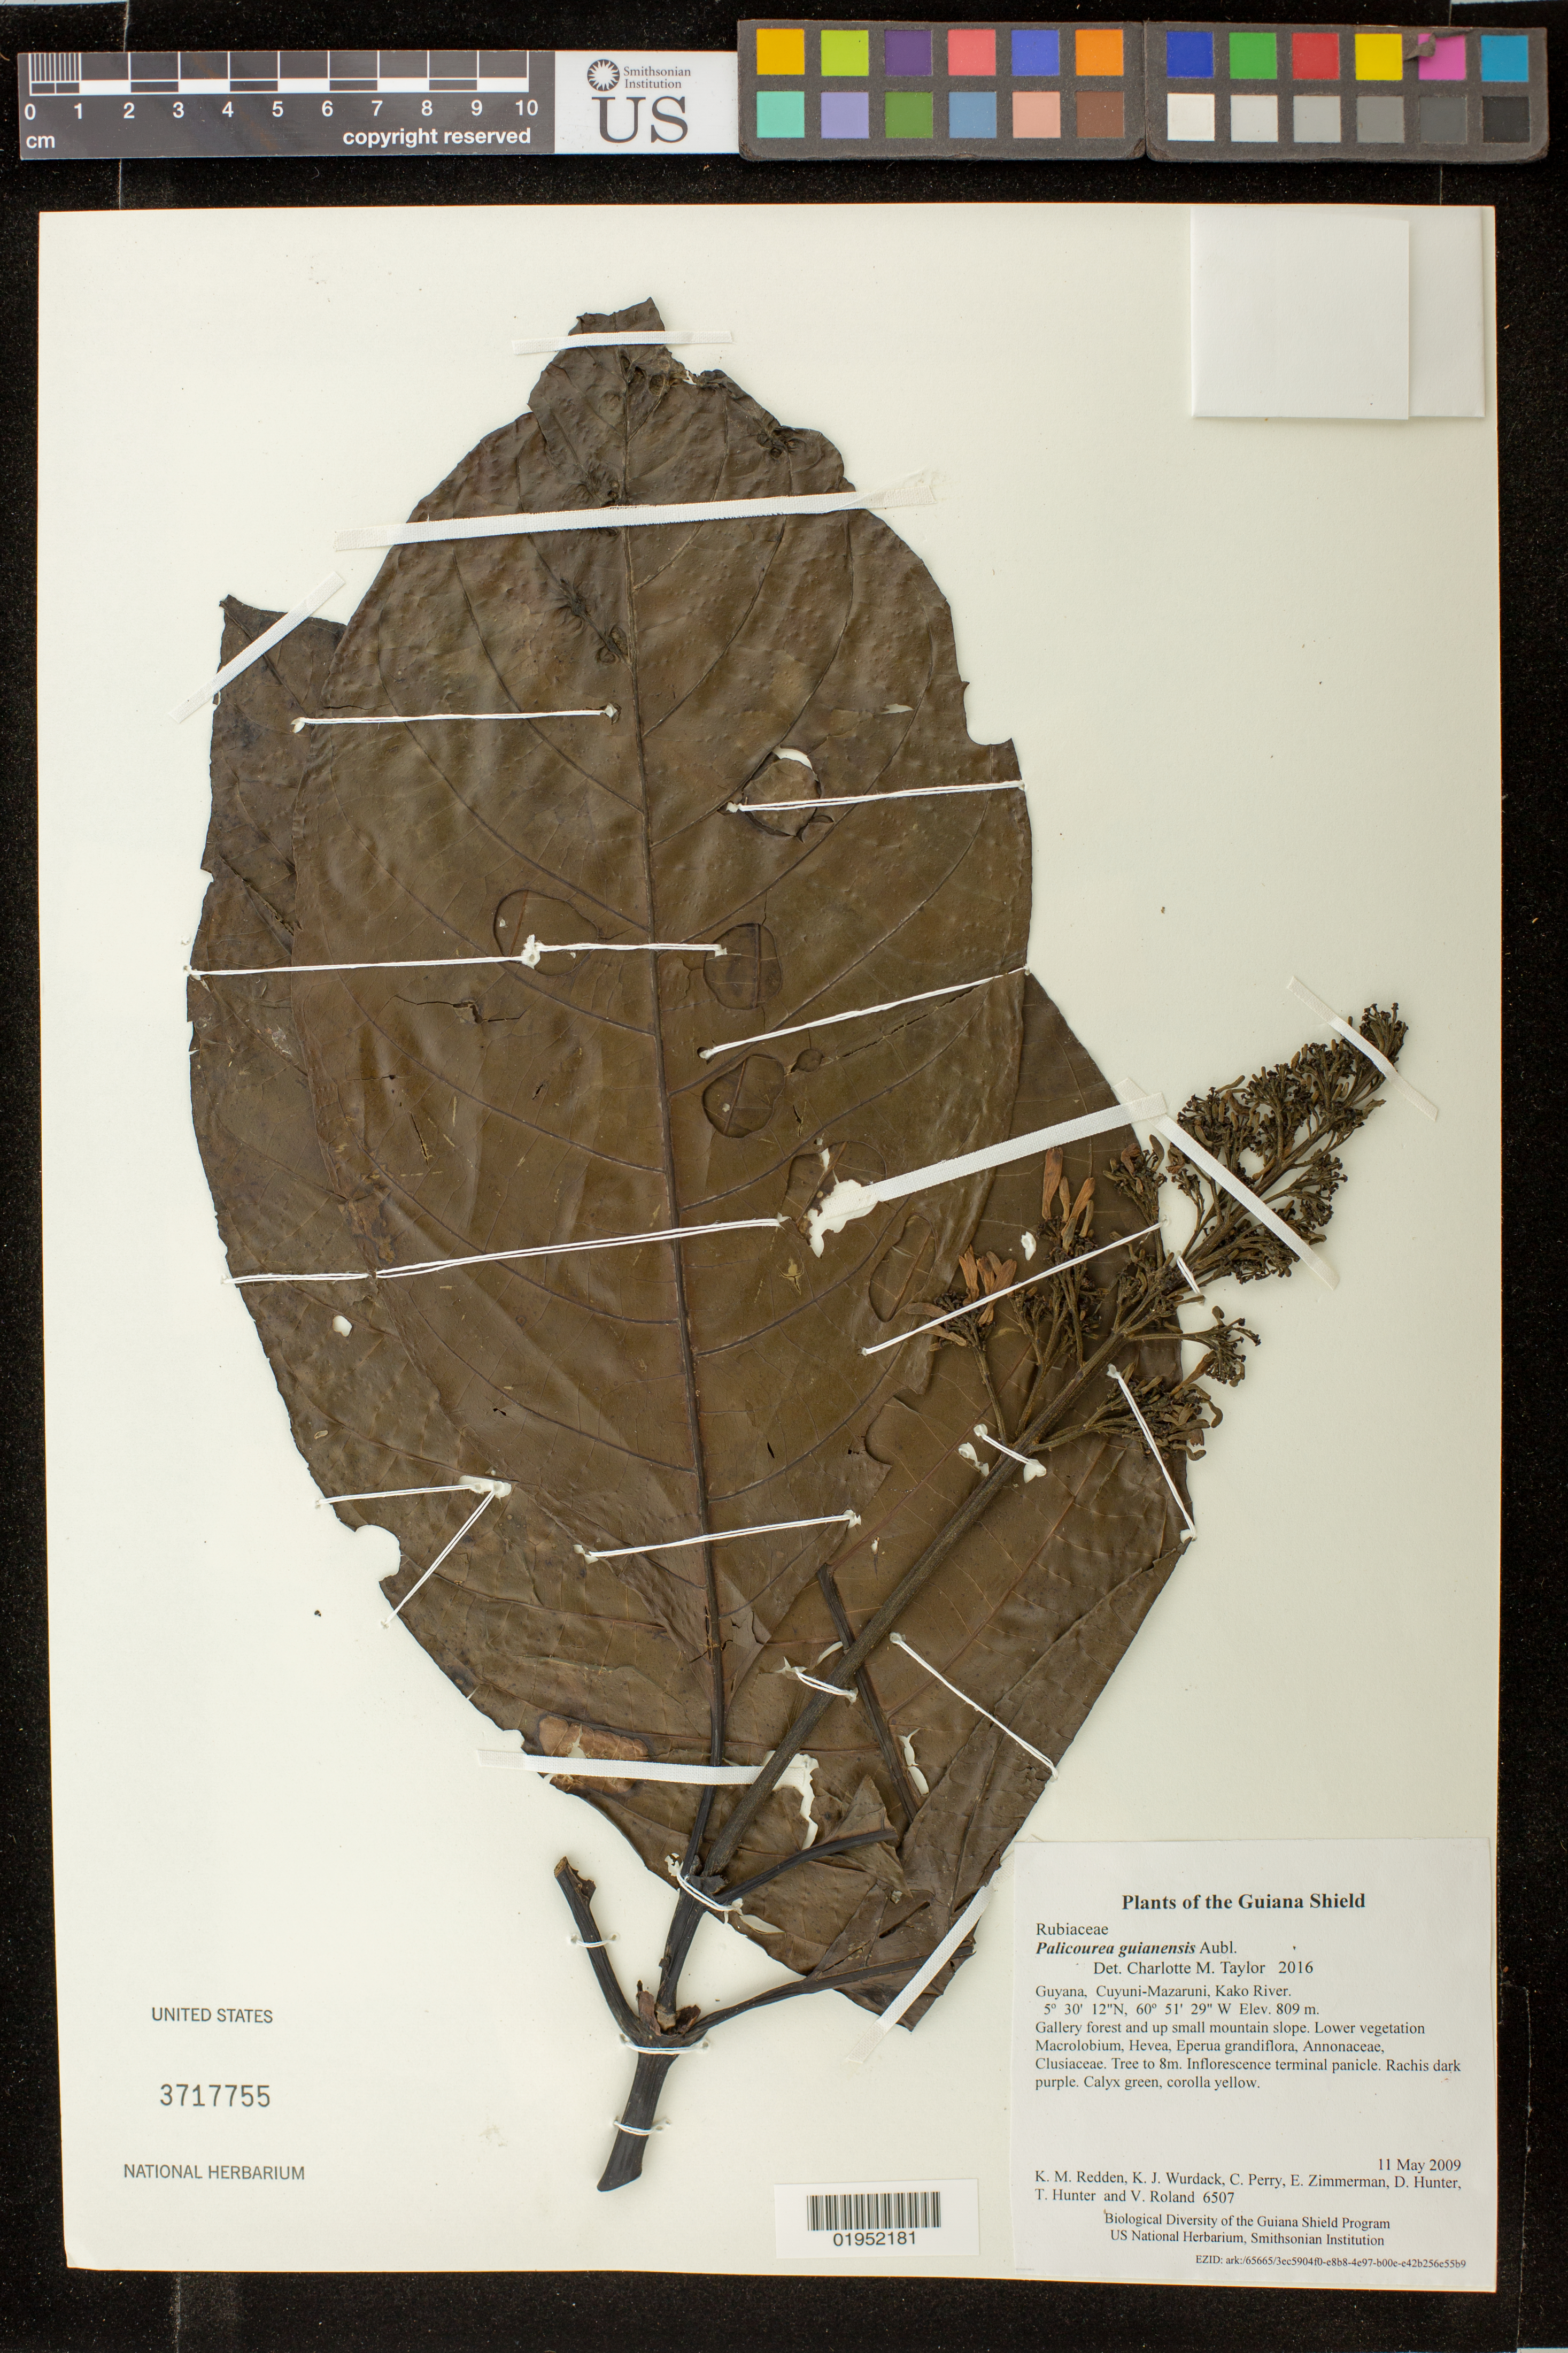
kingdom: Plantae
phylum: Tracheophyta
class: Magnoliopsida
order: Gentianales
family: Rubiaceae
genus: Palicourea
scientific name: Palicourea guianensis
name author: Aubl.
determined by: Taylor, Charlotte M.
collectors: K. M. Redden, K. Wurdack, C. Perry, E. Zimmerman, D. Hunter, T. Hunter & V. Roland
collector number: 6507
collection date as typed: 11 May 2009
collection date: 2009-05-11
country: Guyana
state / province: Cuyuni-Mazaruni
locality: Kako River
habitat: Gallery forest and up small mountain slope. Lower vegetation Macrolobium, Hevea, Eperua grandiflora, Annonaceae, Clusiaceae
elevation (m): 809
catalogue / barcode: US 3717755